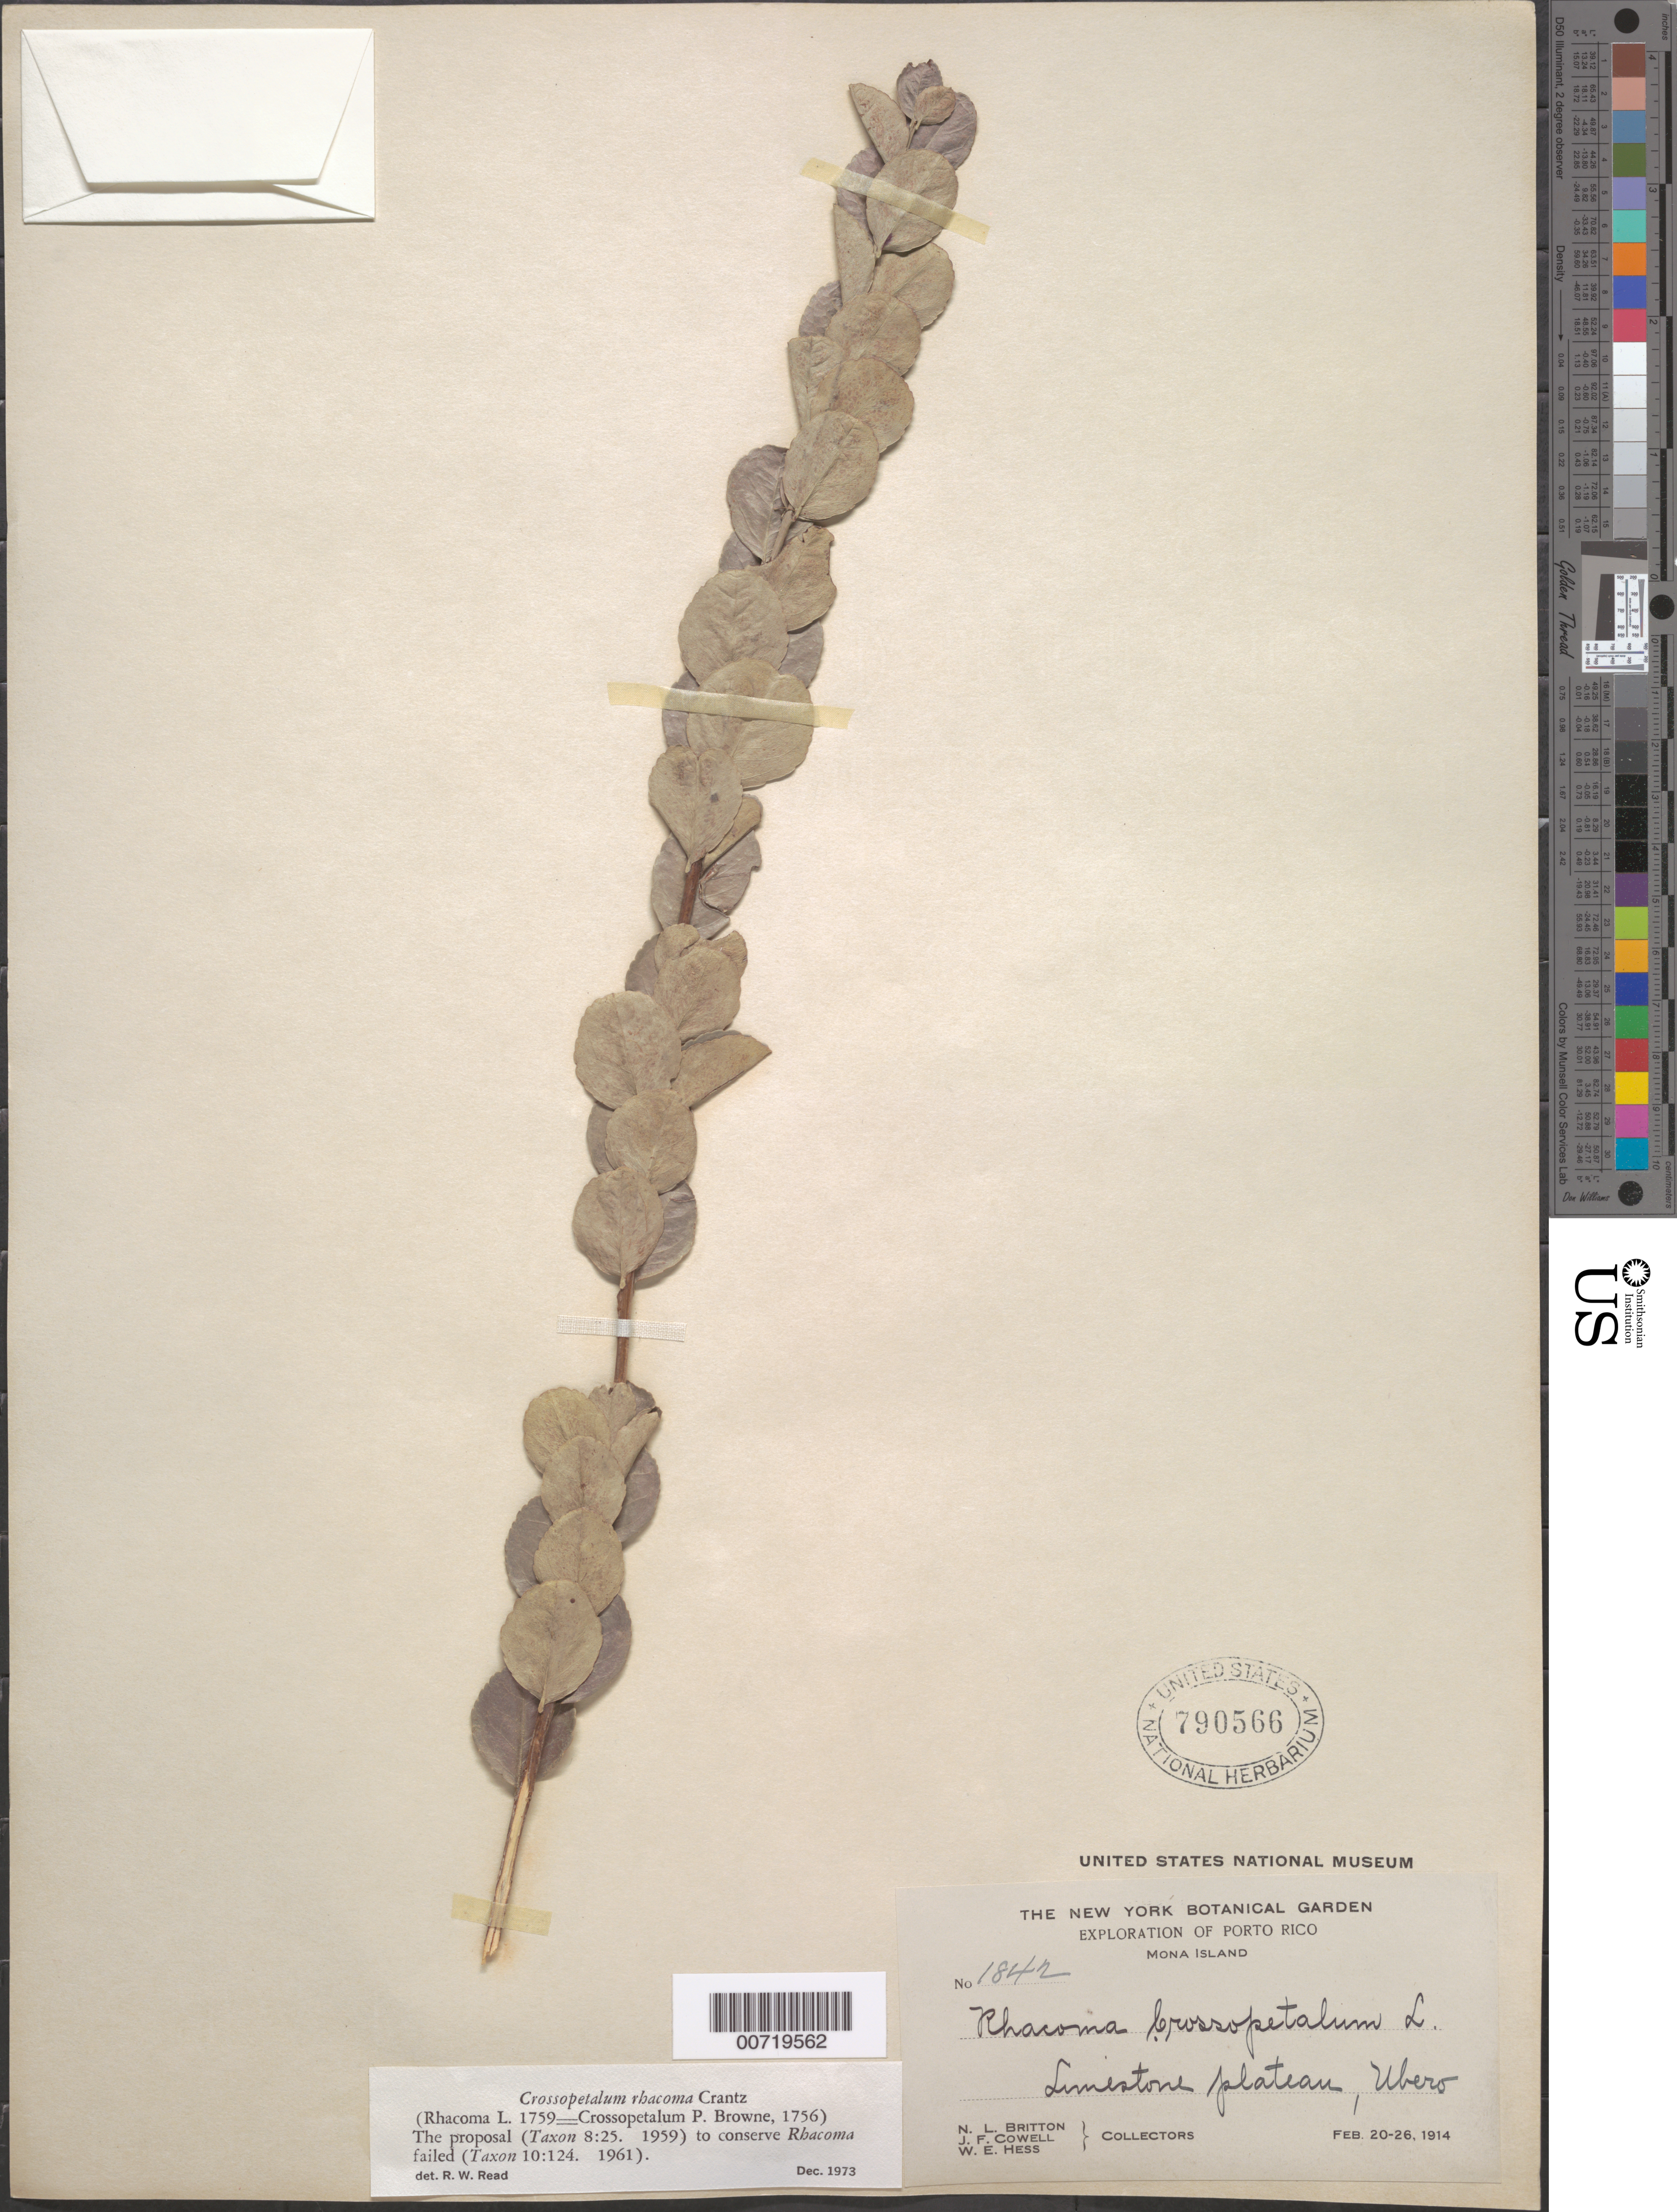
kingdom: Plantae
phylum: Tracheophyta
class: Magnoliopsida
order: Celastrales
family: Celastraceae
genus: Crossopetalum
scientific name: Crossopetalum rhacoma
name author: Crantz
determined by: Read, Robert W., (US), NMNH (UNITED STATES)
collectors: N. Britton, J. F. Cowell & W. Hess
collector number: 1842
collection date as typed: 20 Feb 1914 to 26 Feb 1914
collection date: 1914-02-20/1914-02-26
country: Puerto Rico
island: Mona I.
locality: Uvero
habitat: Limestone plateau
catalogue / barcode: US 790566